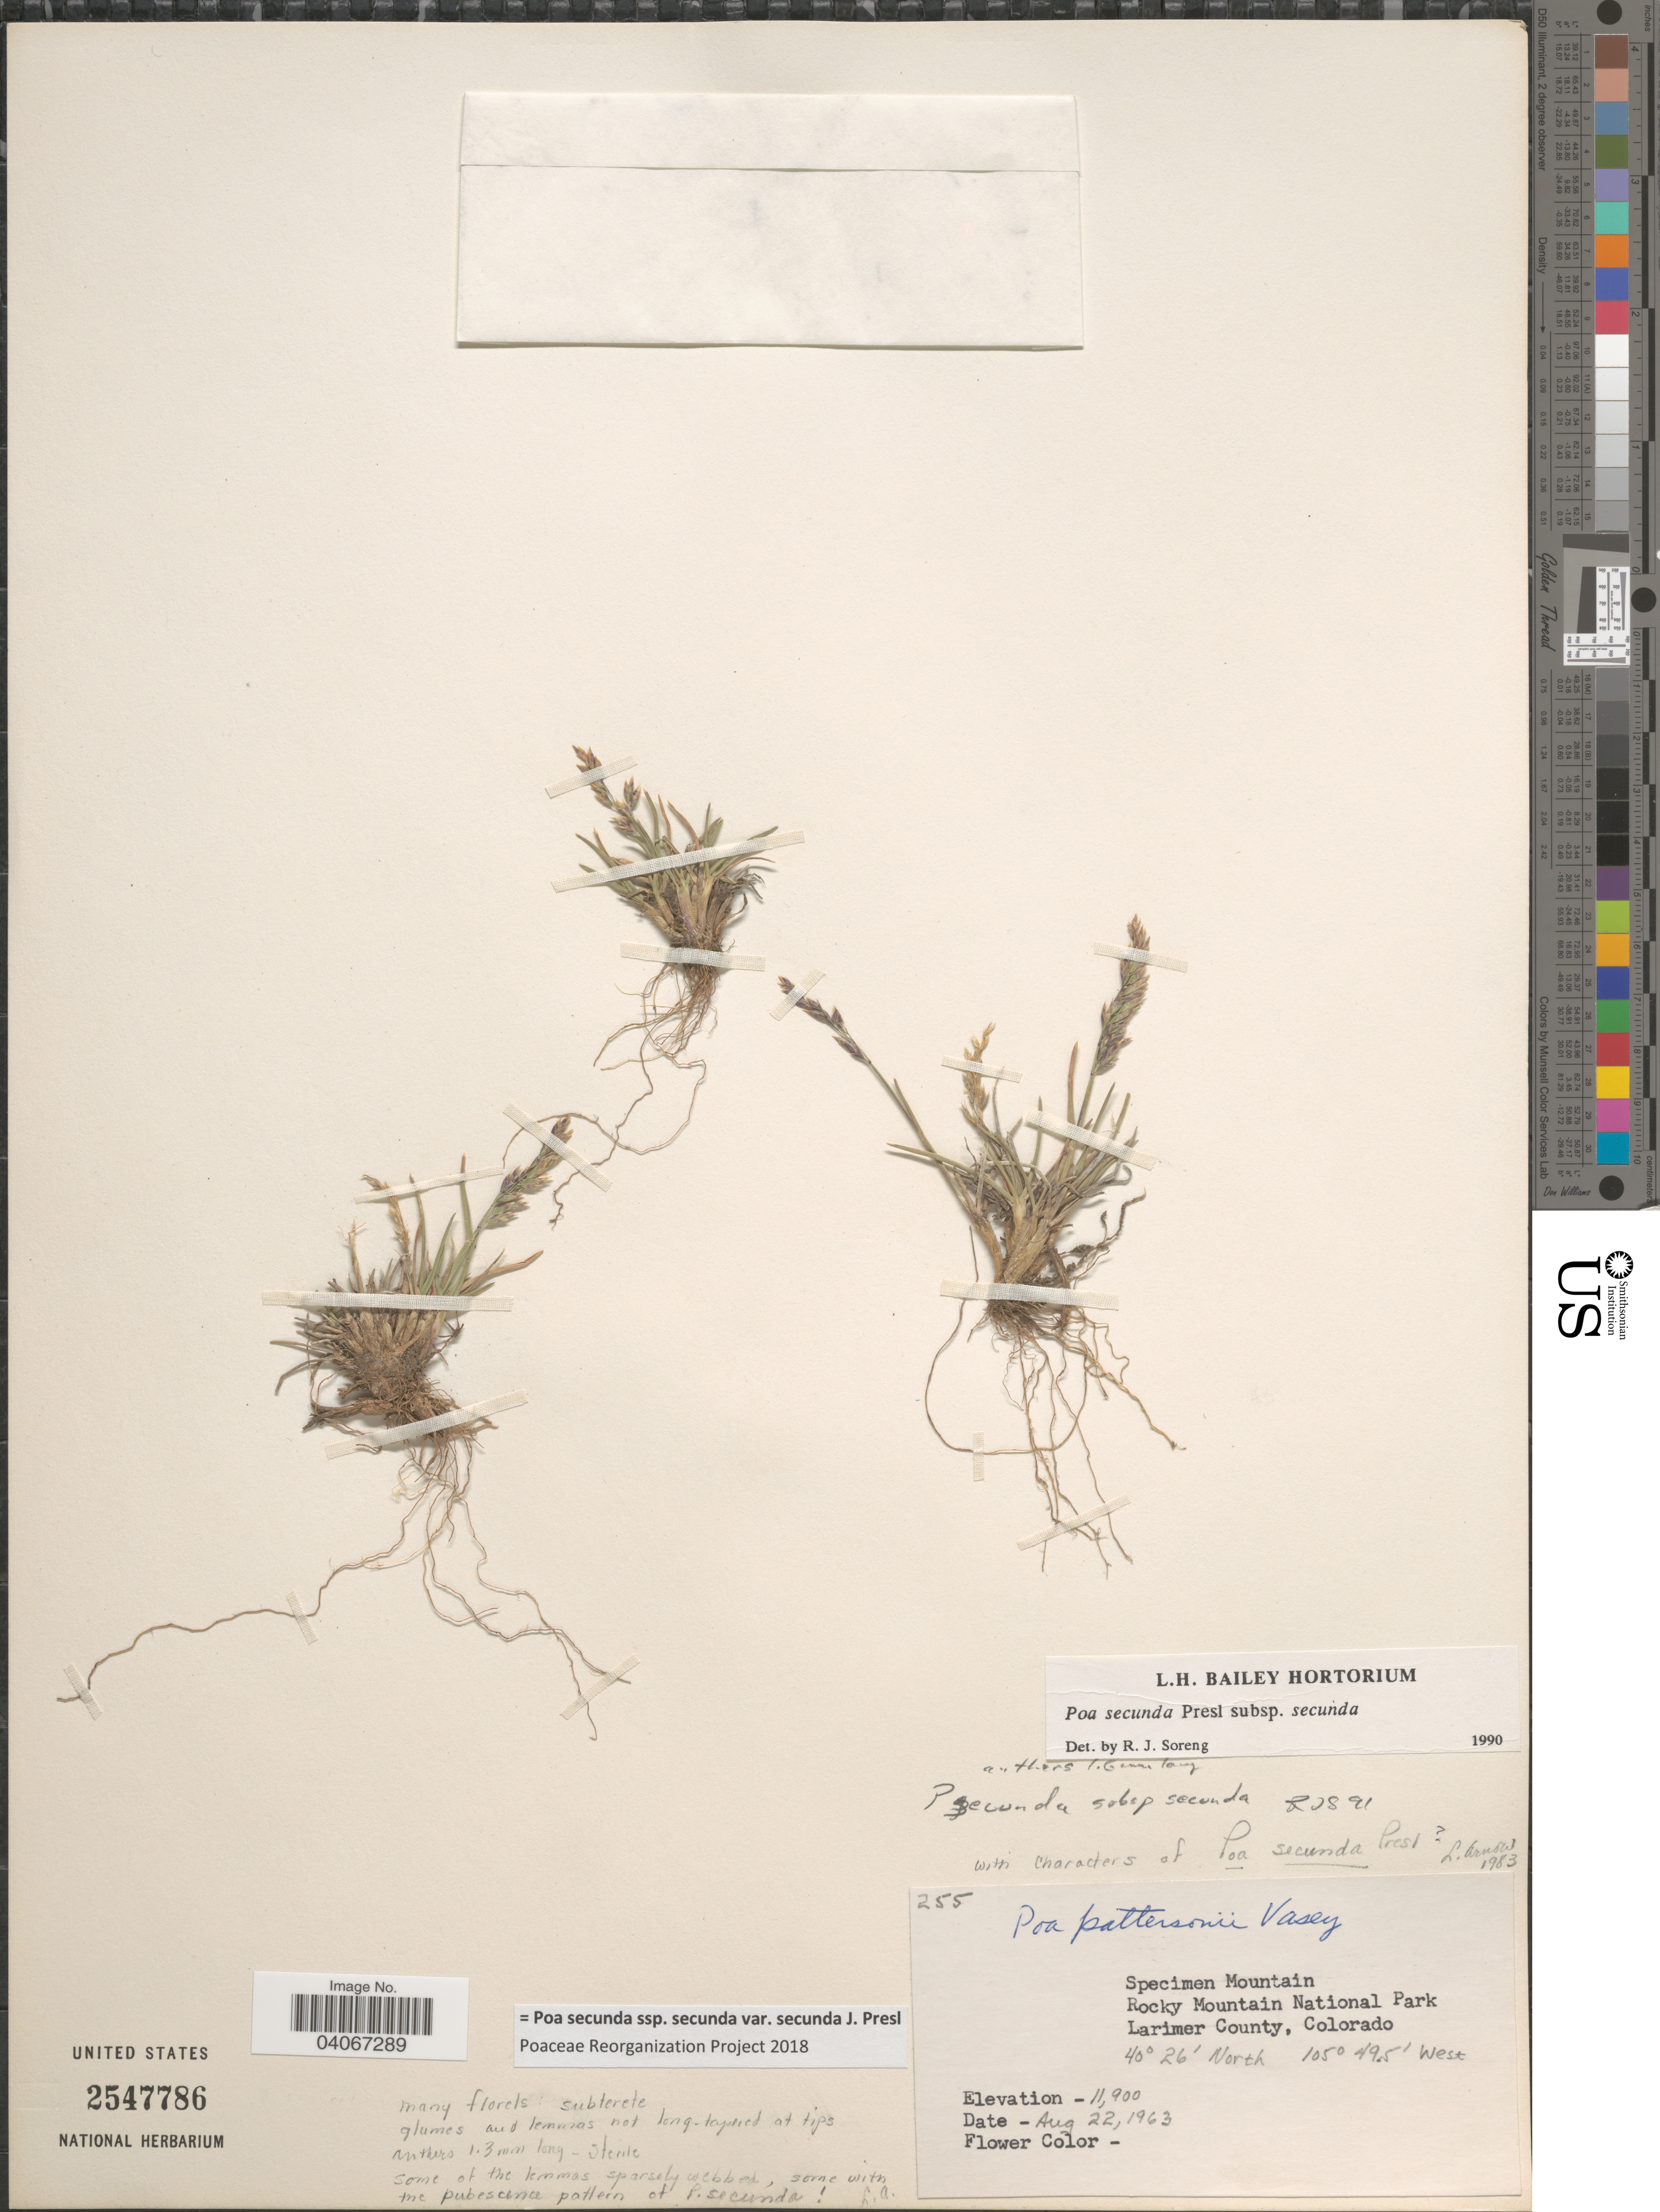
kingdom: Plantae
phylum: Tracheophyta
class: Liliopsida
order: Poales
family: Poaceae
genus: Poa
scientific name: Poa secunda subsp. secunda var. secunda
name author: J. Presl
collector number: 255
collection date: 1963-08-22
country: United States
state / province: Colorado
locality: Specimen Mountain. Rocky Mountain National Park. Larimer County.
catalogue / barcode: US 2547786